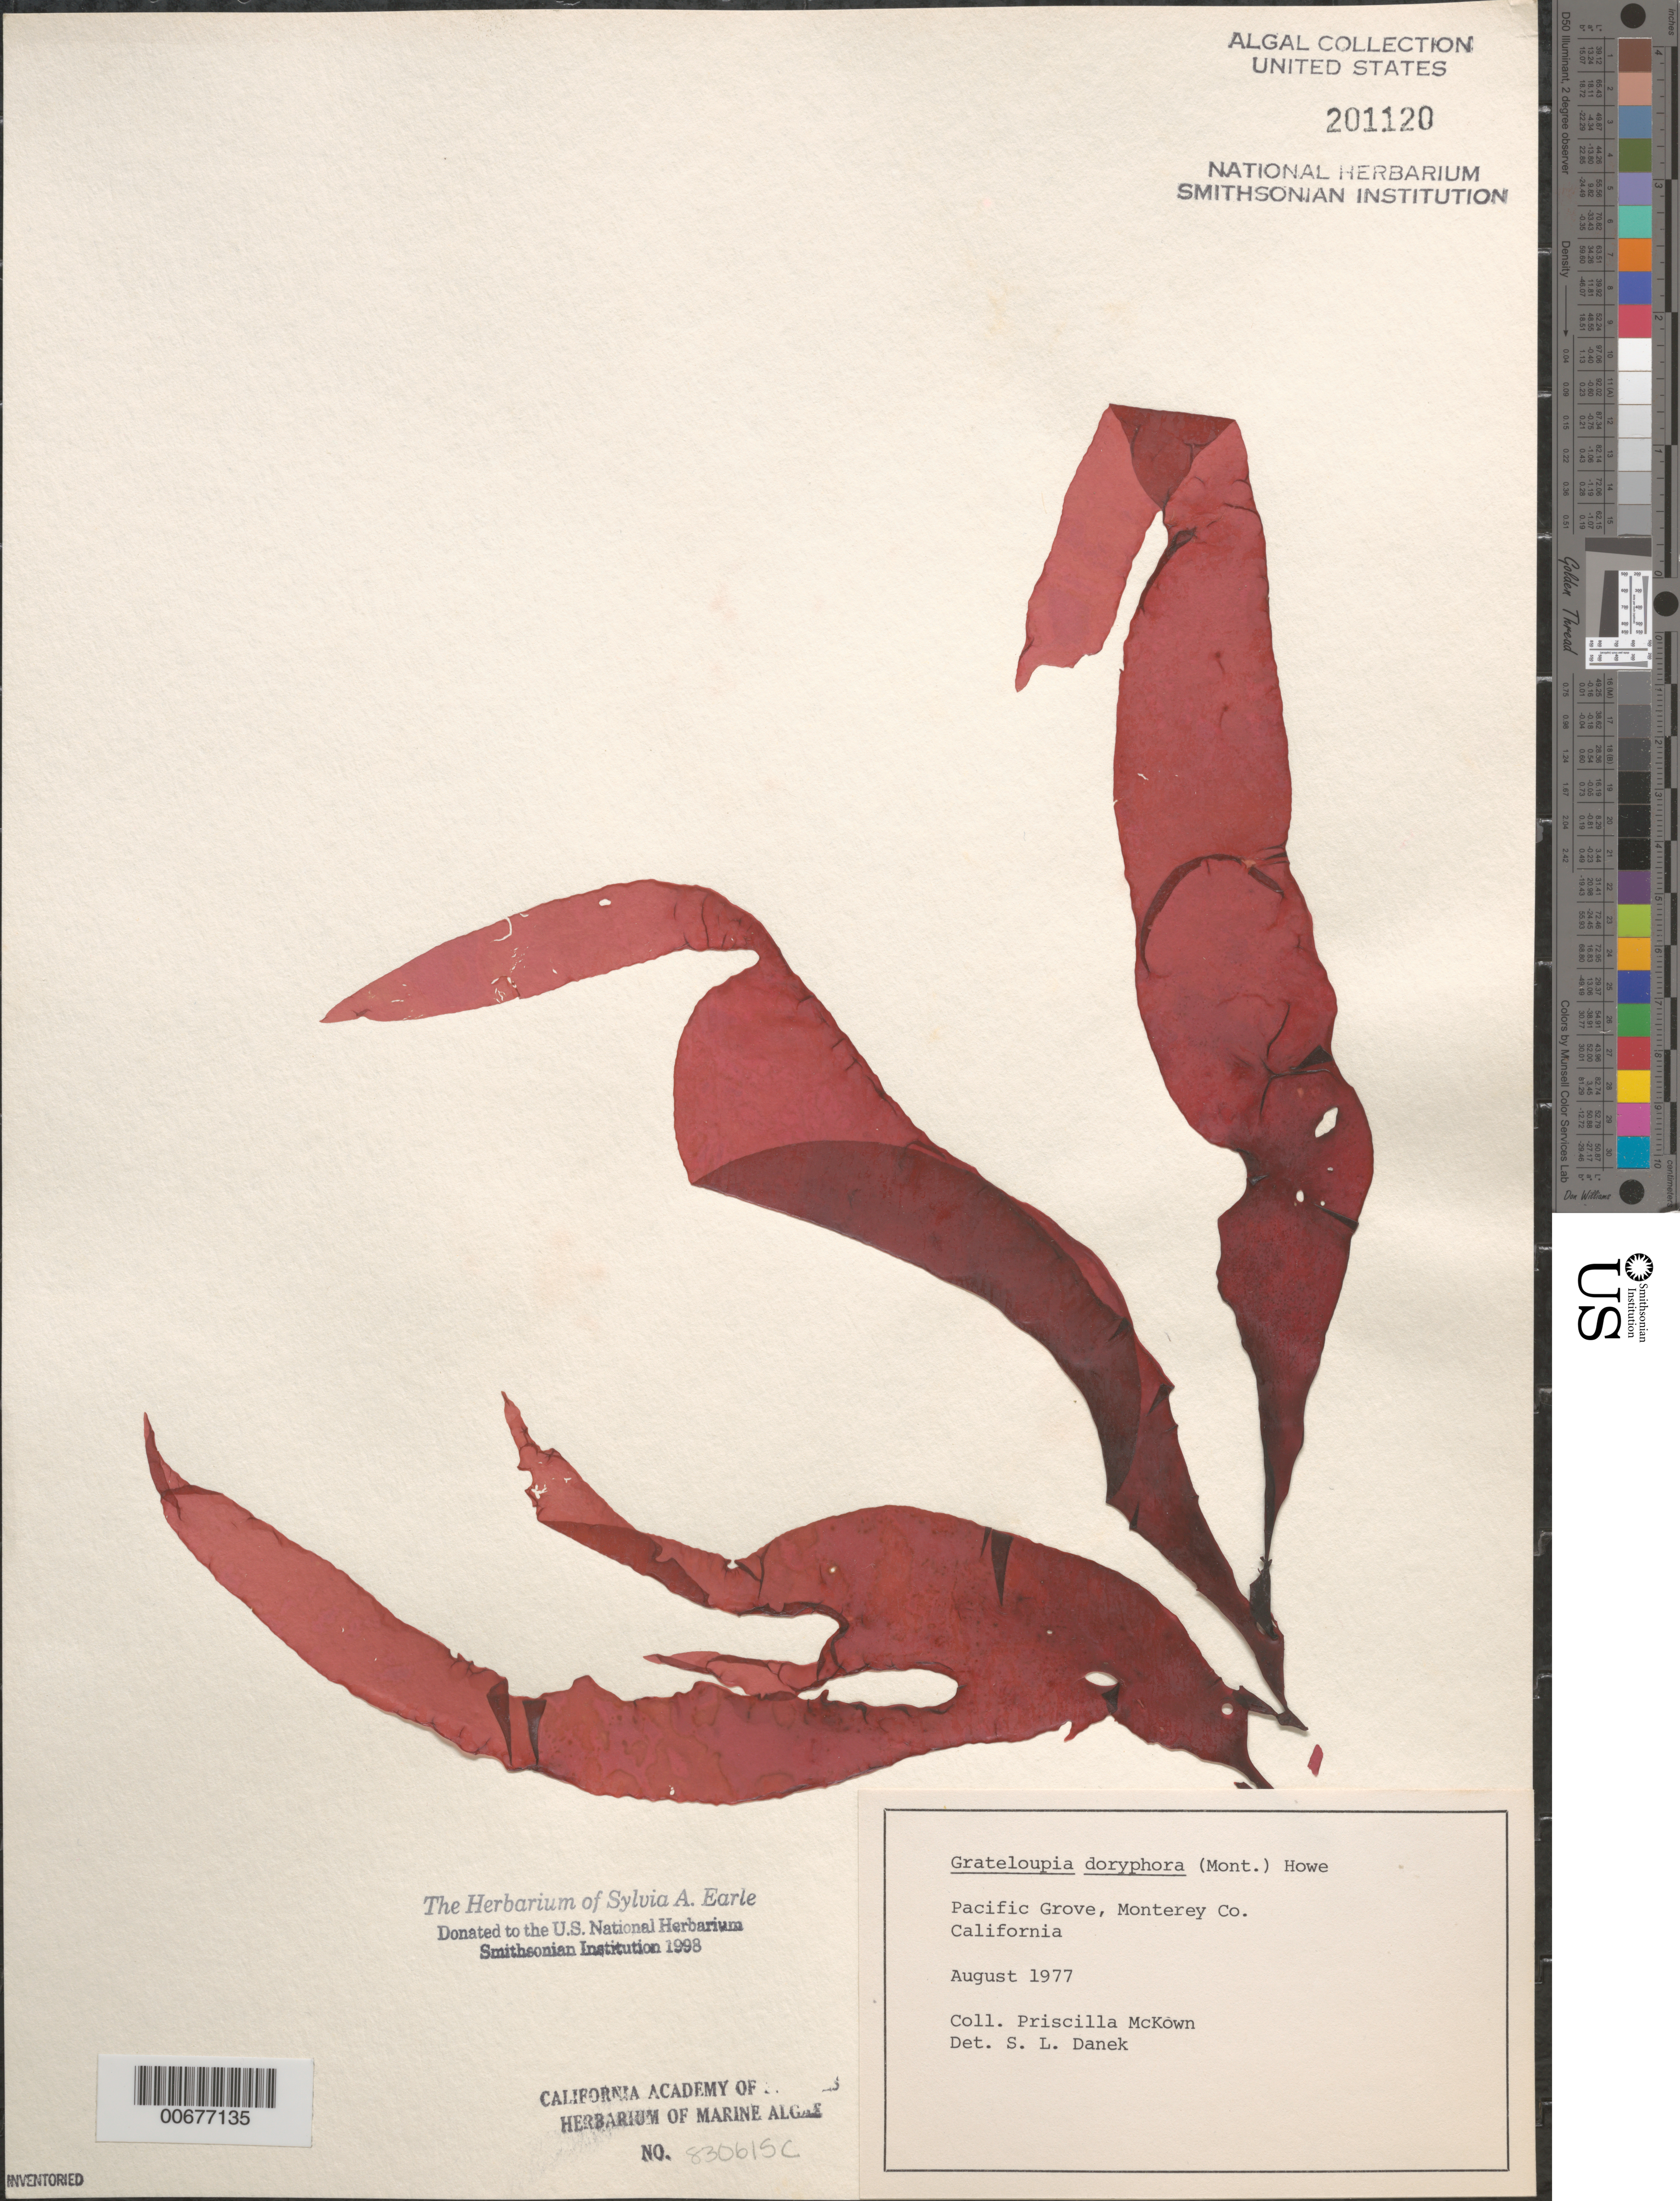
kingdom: Plantae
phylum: Rhodophyta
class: Florideophyceae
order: Halymeniales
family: Halymeniaceae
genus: Grateloupia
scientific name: Grateloupia doryphora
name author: (Mont.) Howe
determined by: Danek, S. L.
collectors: P. McKown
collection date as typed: Aug 1977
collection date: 1977-08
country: United States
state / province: California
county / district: Monterey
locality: Pacific Grove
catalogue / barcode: US 201120